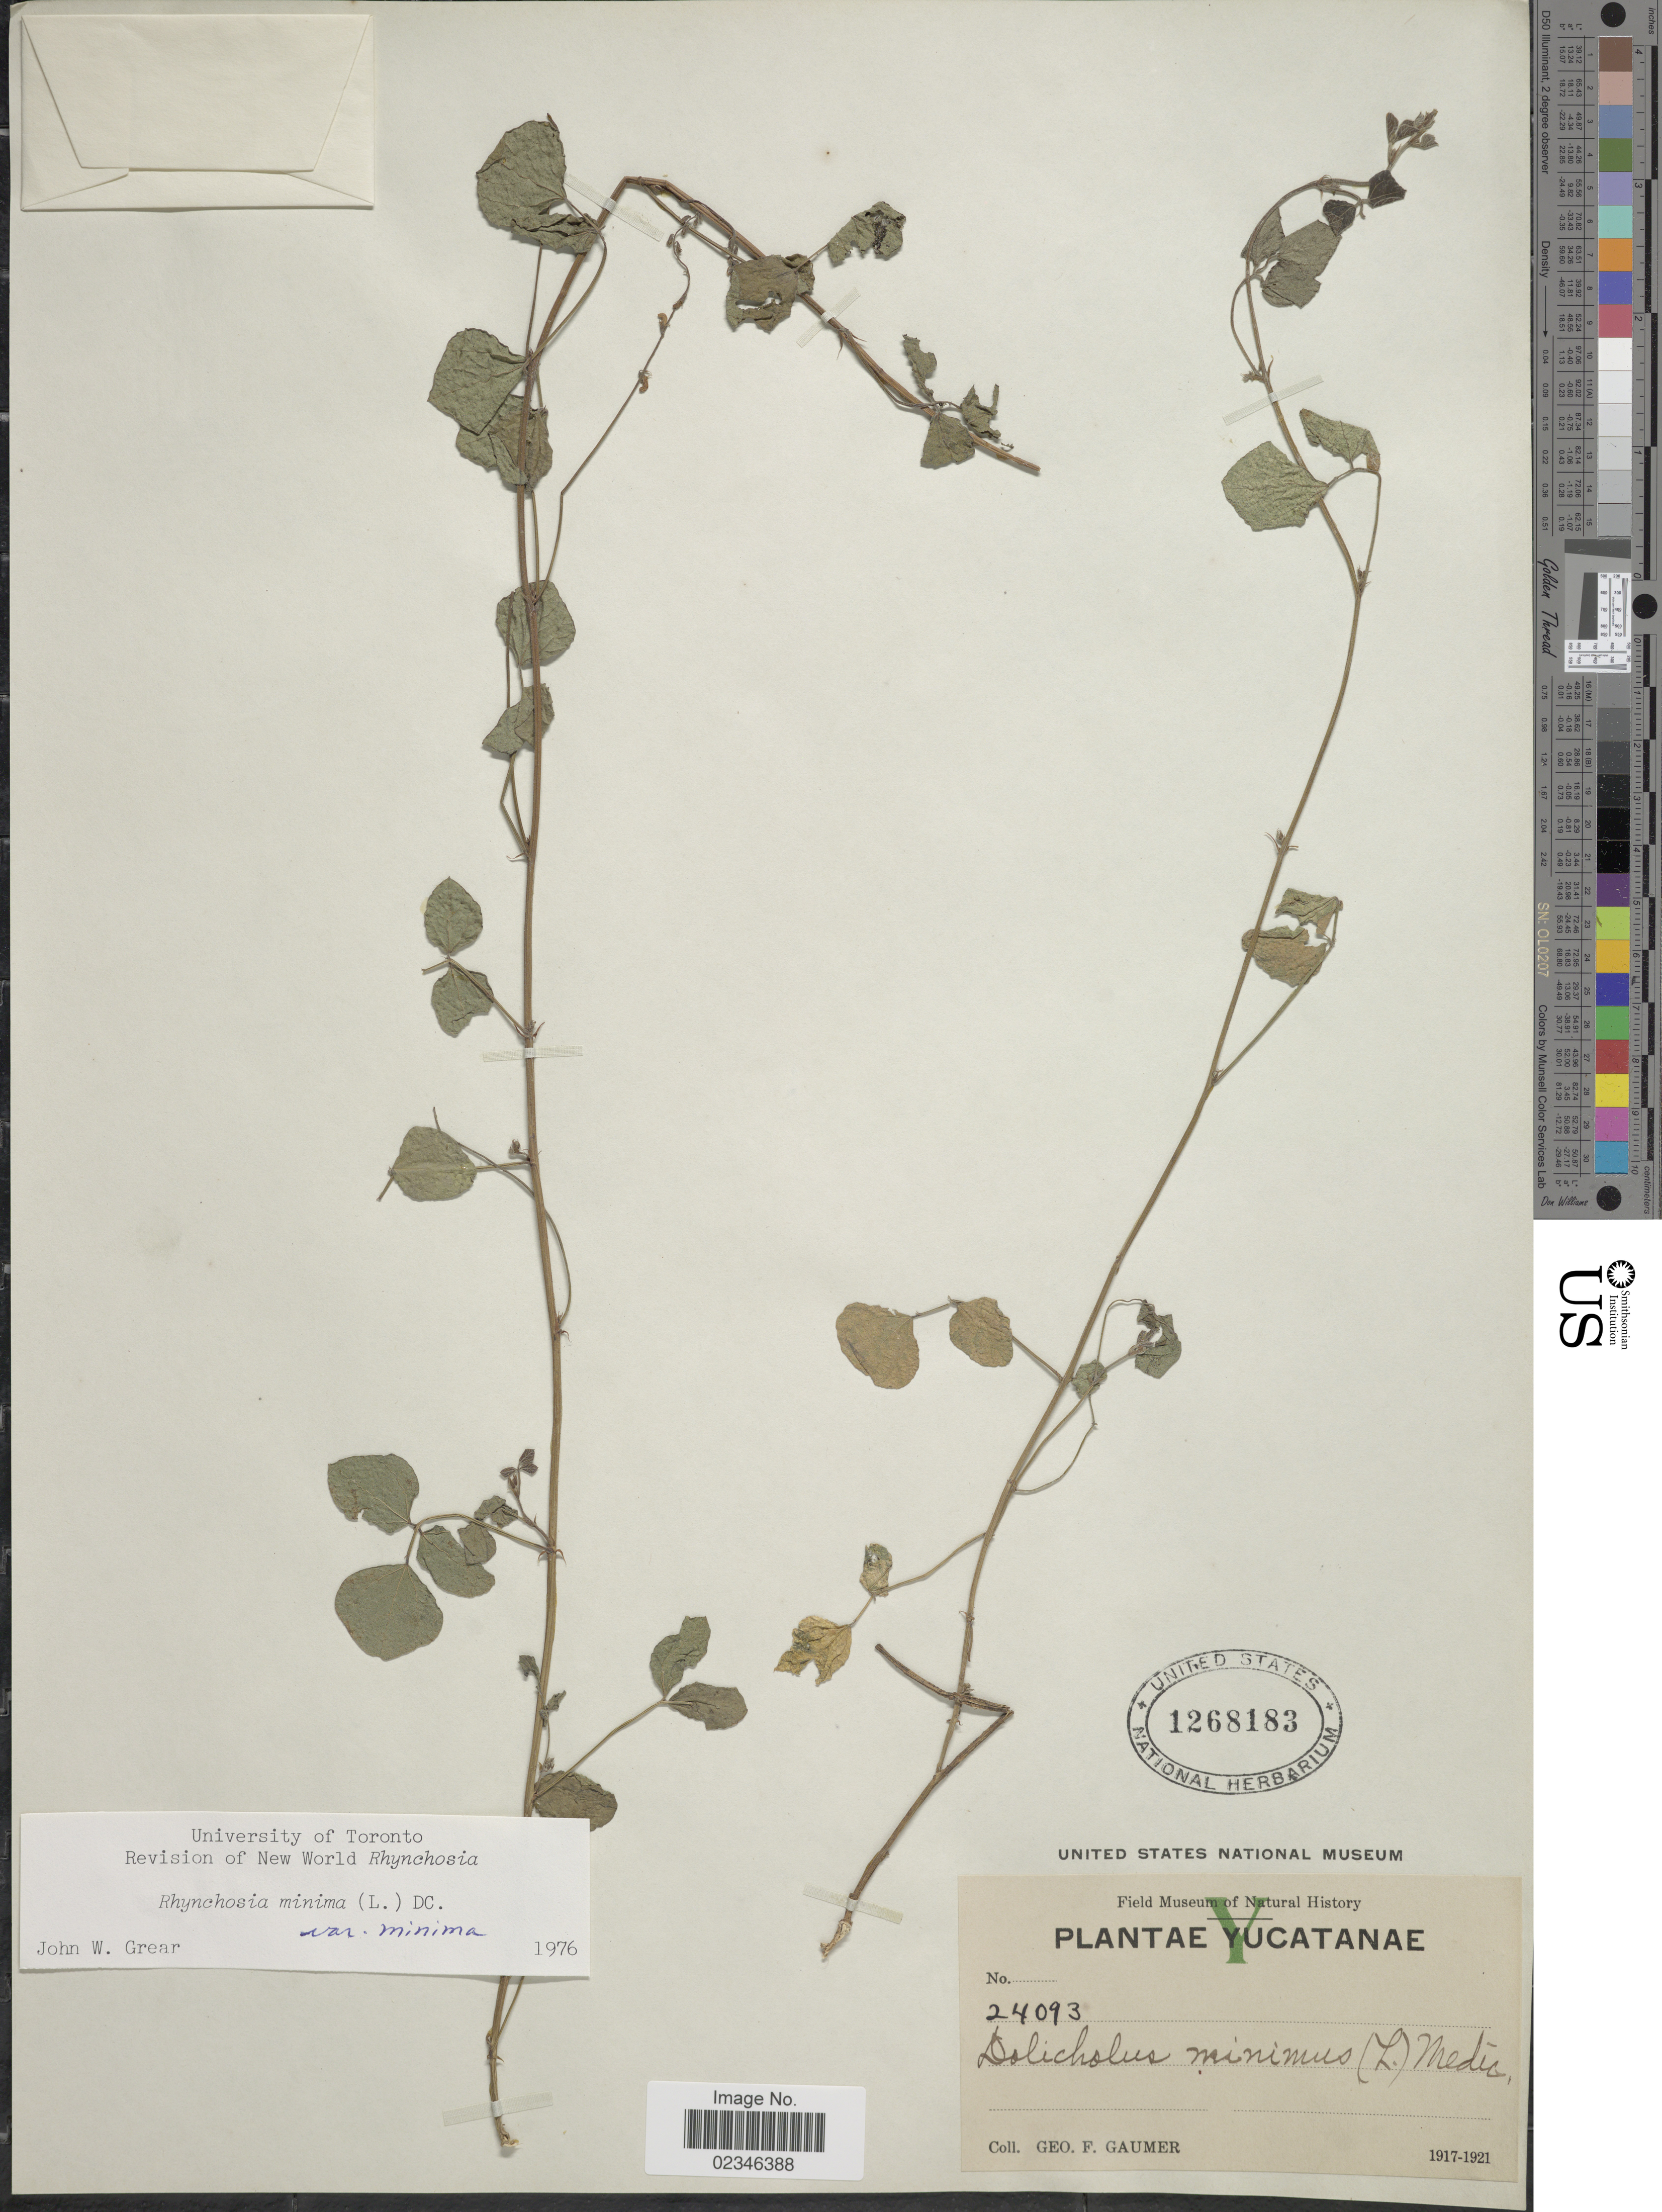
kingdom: Plantae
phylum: Tracheophyta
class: Magnoliopsida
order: Fabales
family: Fabaceae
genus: Rhynchosia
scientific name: Rhynchosia minima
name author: (L.) DC.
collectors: G. F. Gaumer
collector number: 24093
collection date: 1917/1921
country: Mexico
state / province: Yucatán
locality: Yucatanae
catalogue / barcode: US 1268183